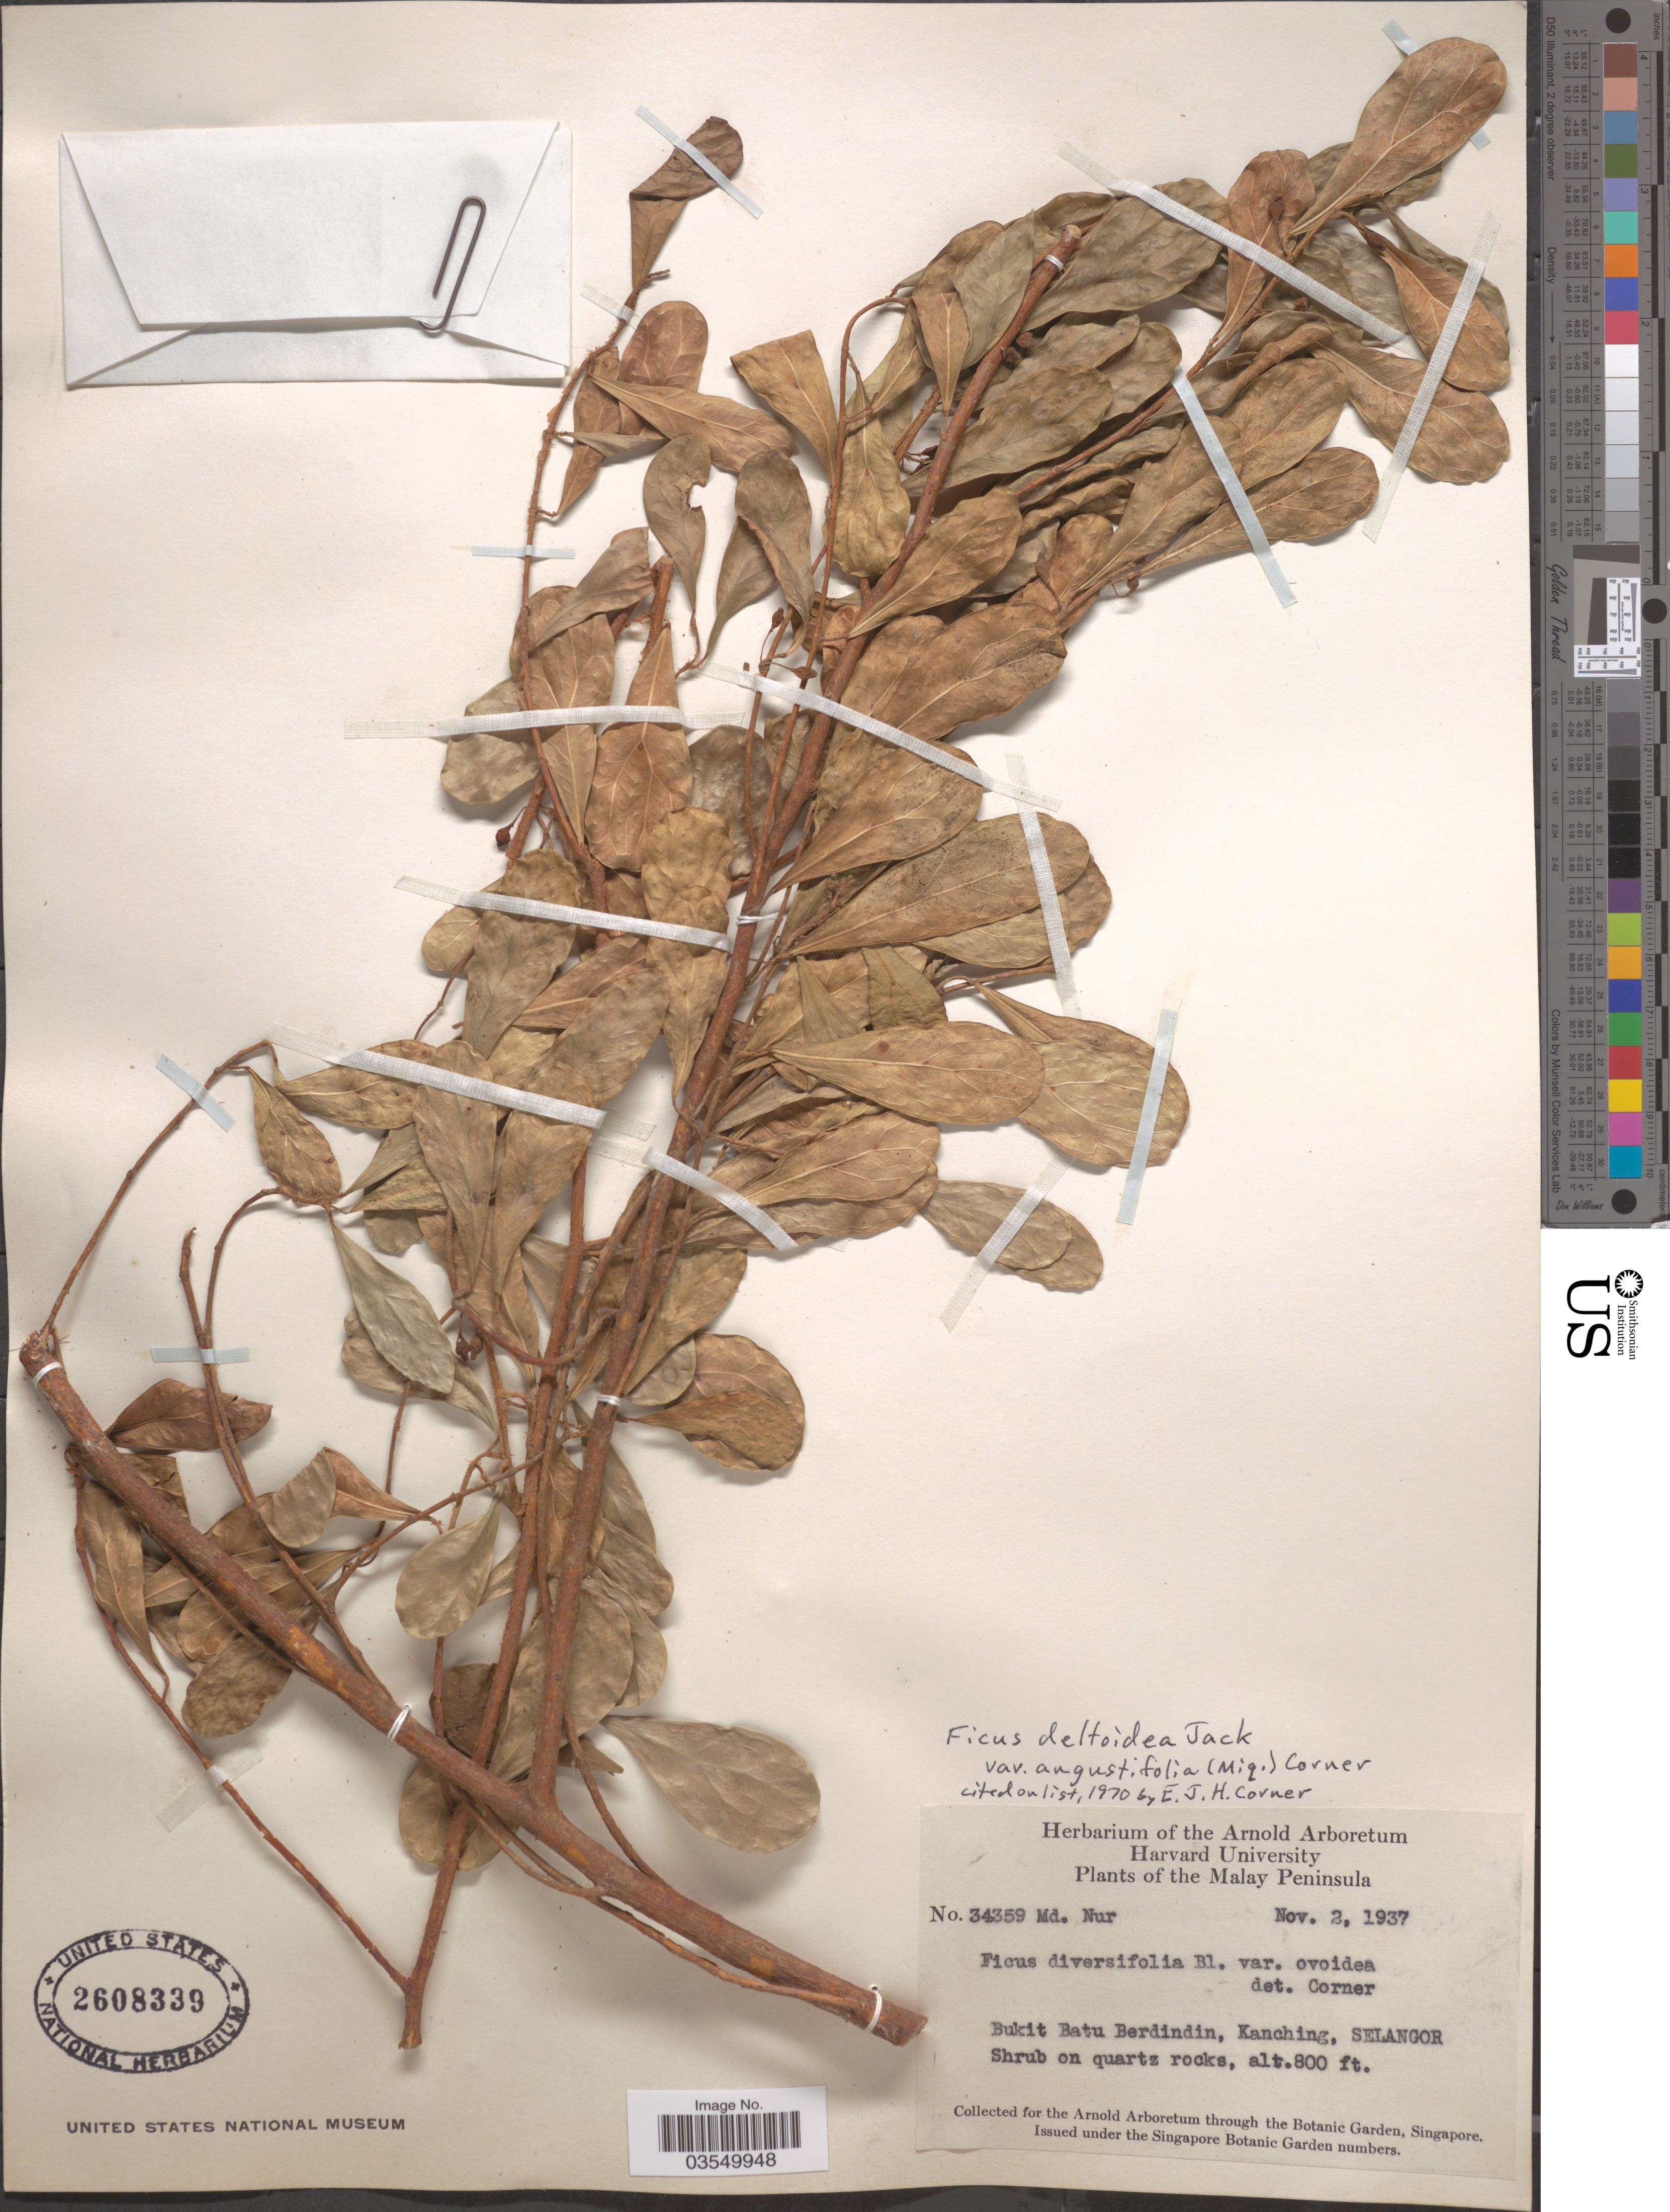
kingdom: Plantae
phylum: Tracheophyta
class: Magnoliopsida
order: Rosales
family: Moraceae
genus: Ficus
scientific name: Ficus deltoidea var. angustifolia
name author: (Miq.) Corner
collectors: M. Nur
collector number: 34359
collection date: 1937-11-02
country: Malaysia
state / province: Selangor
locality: Malay Peninsula. Bukit Batu Berdindin, Kanching.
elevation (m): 244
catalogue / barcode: US 2608339